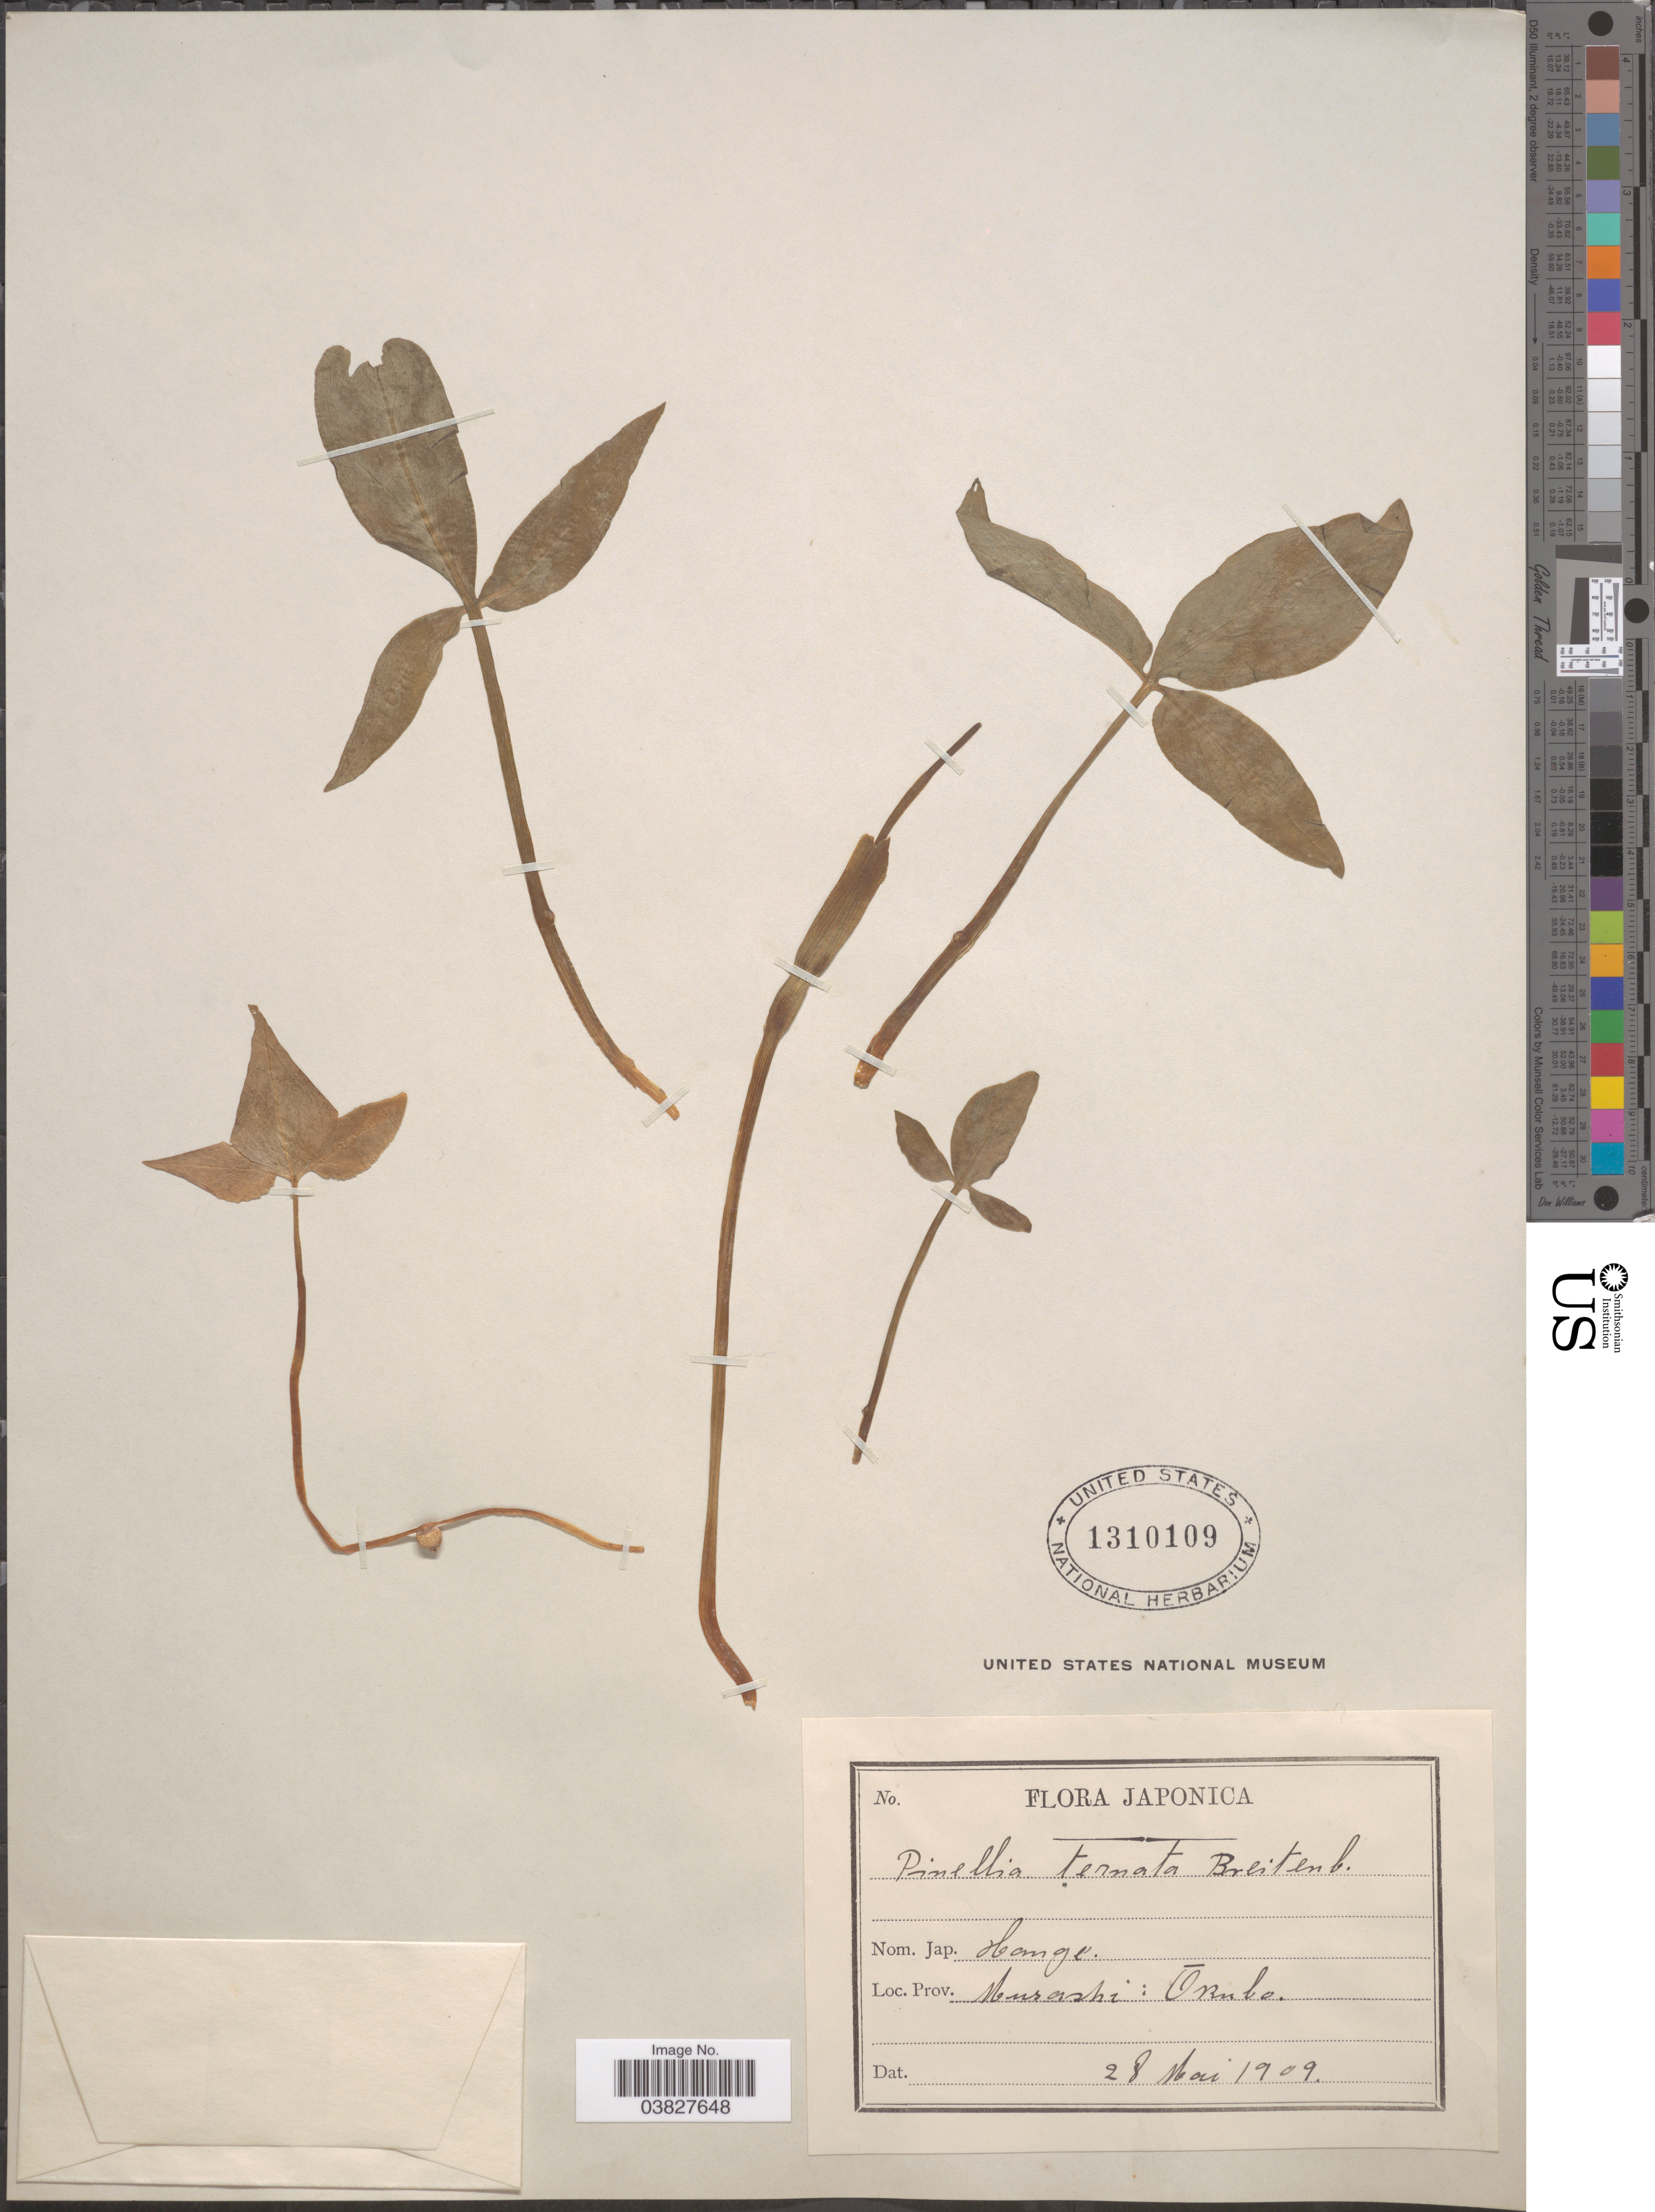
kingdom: Plantae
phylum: Tracheophyta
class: Liliopsida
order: Alismatales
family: Araceae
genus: Pinellia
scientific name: Pinellia ternata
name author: Druce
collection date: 1909-05-28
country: Japan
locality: Prov. Musashi: Okubo.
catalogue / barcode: US 1310109